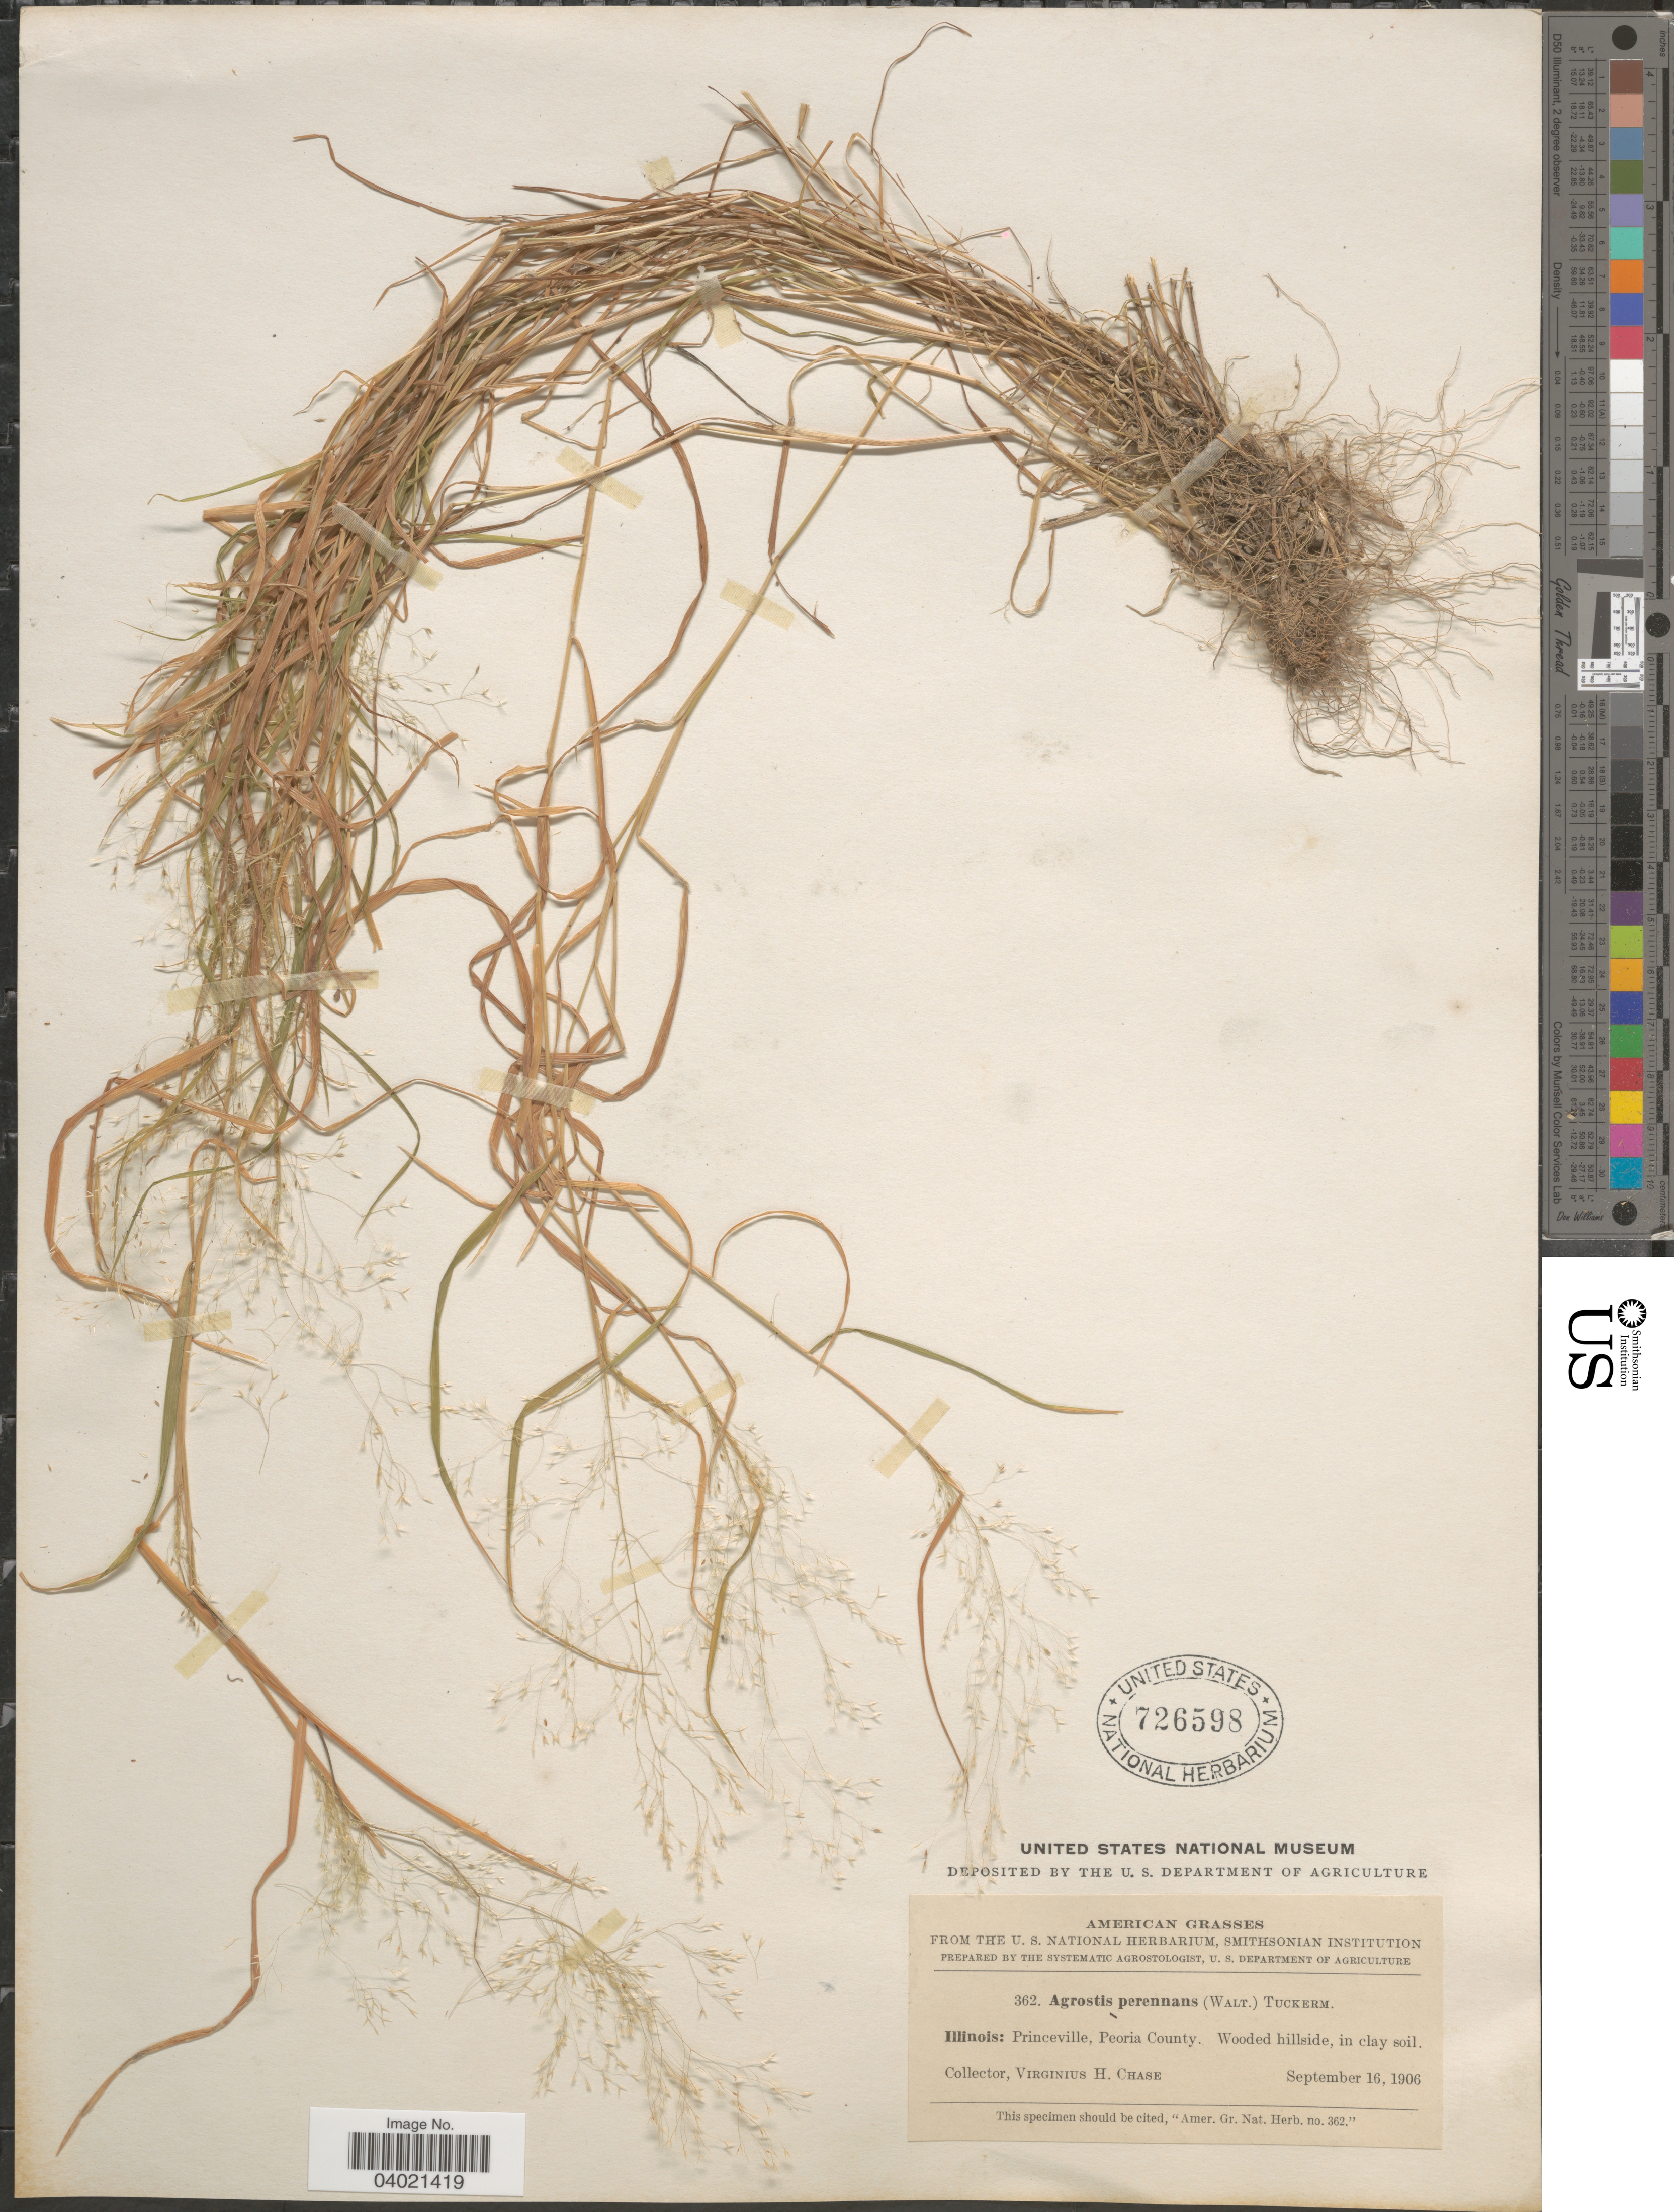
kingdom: Plantae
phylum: Tracheophyta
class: Liliopsida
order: Poales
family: Poaceae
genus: Agrostis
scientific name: Agrostis perennans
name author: (Walter) Tuck.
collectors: V. H. Chase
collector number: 362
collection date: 1906-09-16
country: United States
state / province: Illinois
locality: Princeville, Peoria County. Wooded hillside, in clay soil.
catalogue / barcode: US 726598